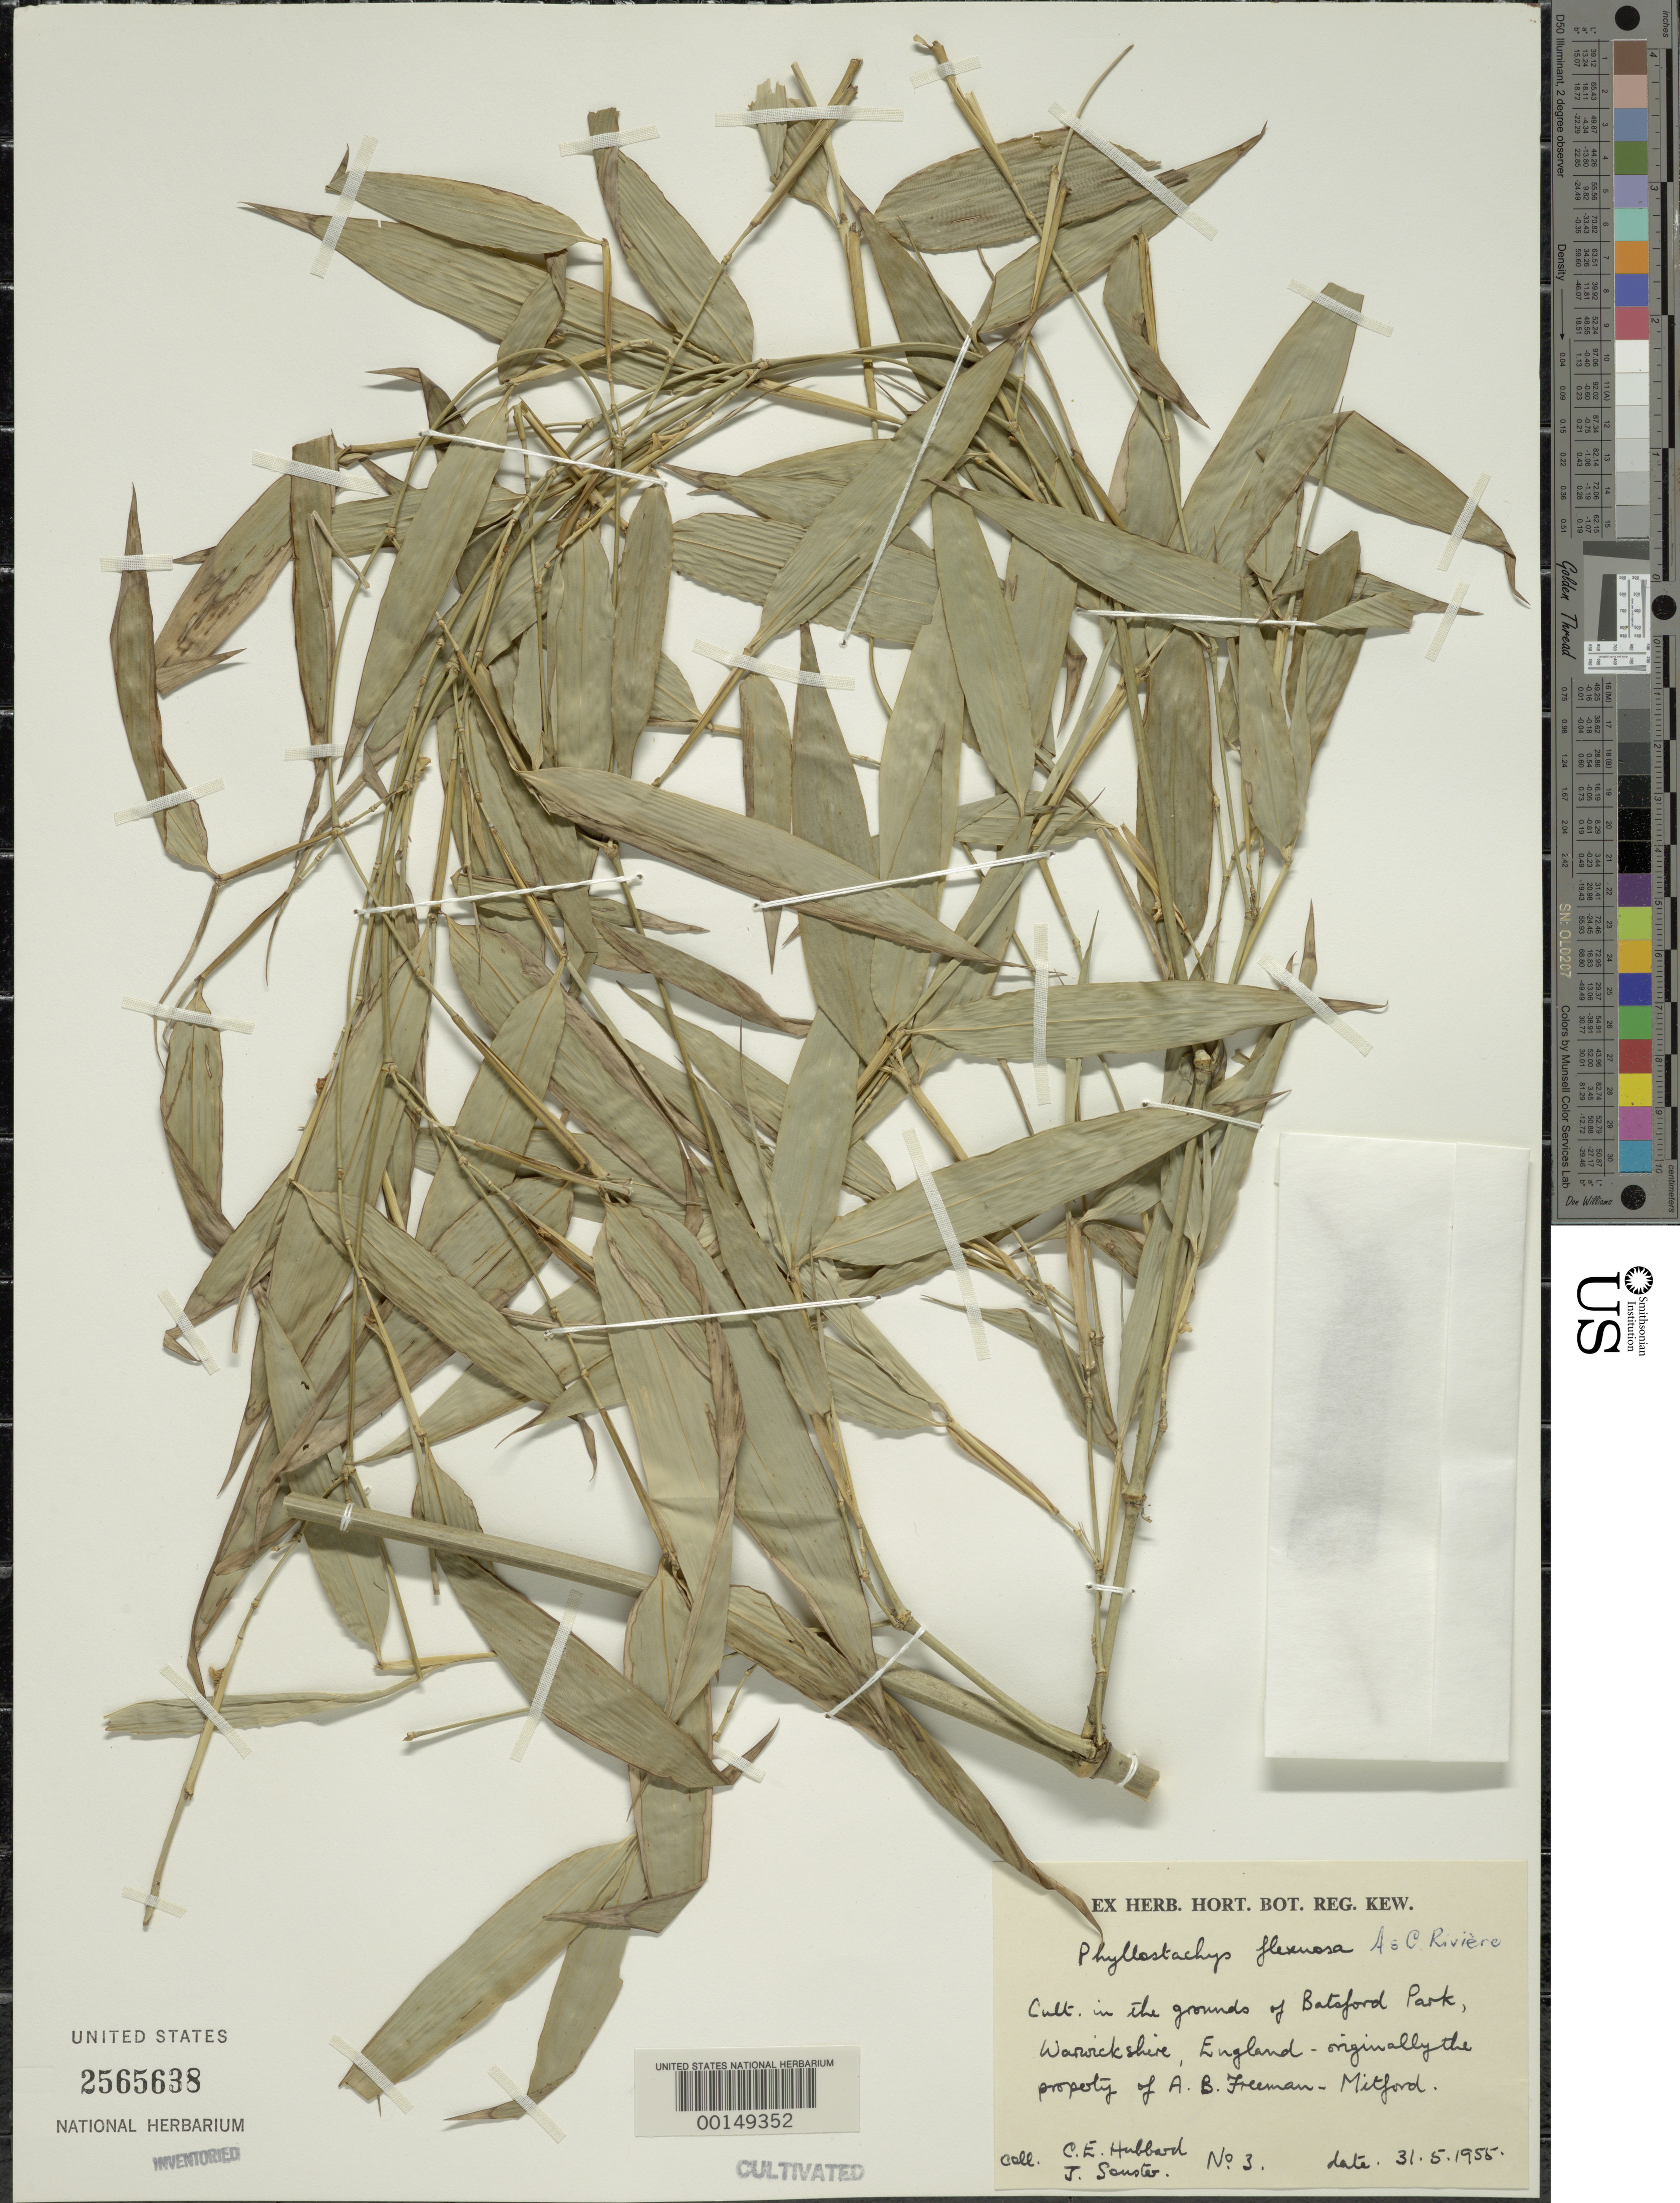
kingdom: Plantae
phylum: Tracheophyta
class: Liliopsida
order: Poales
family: Poaceae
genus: Phyllostachys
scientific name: Phyllostachys flexuosa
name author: Rivière & C. Rivière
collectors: C. E. Hubbard & J. Souster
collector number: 3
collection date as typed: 31 May 1955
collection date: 1955-05-31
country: United Kingdom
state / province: England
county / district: Warwickshire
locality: Warwickshire, batsford park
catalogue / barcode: US 2565638